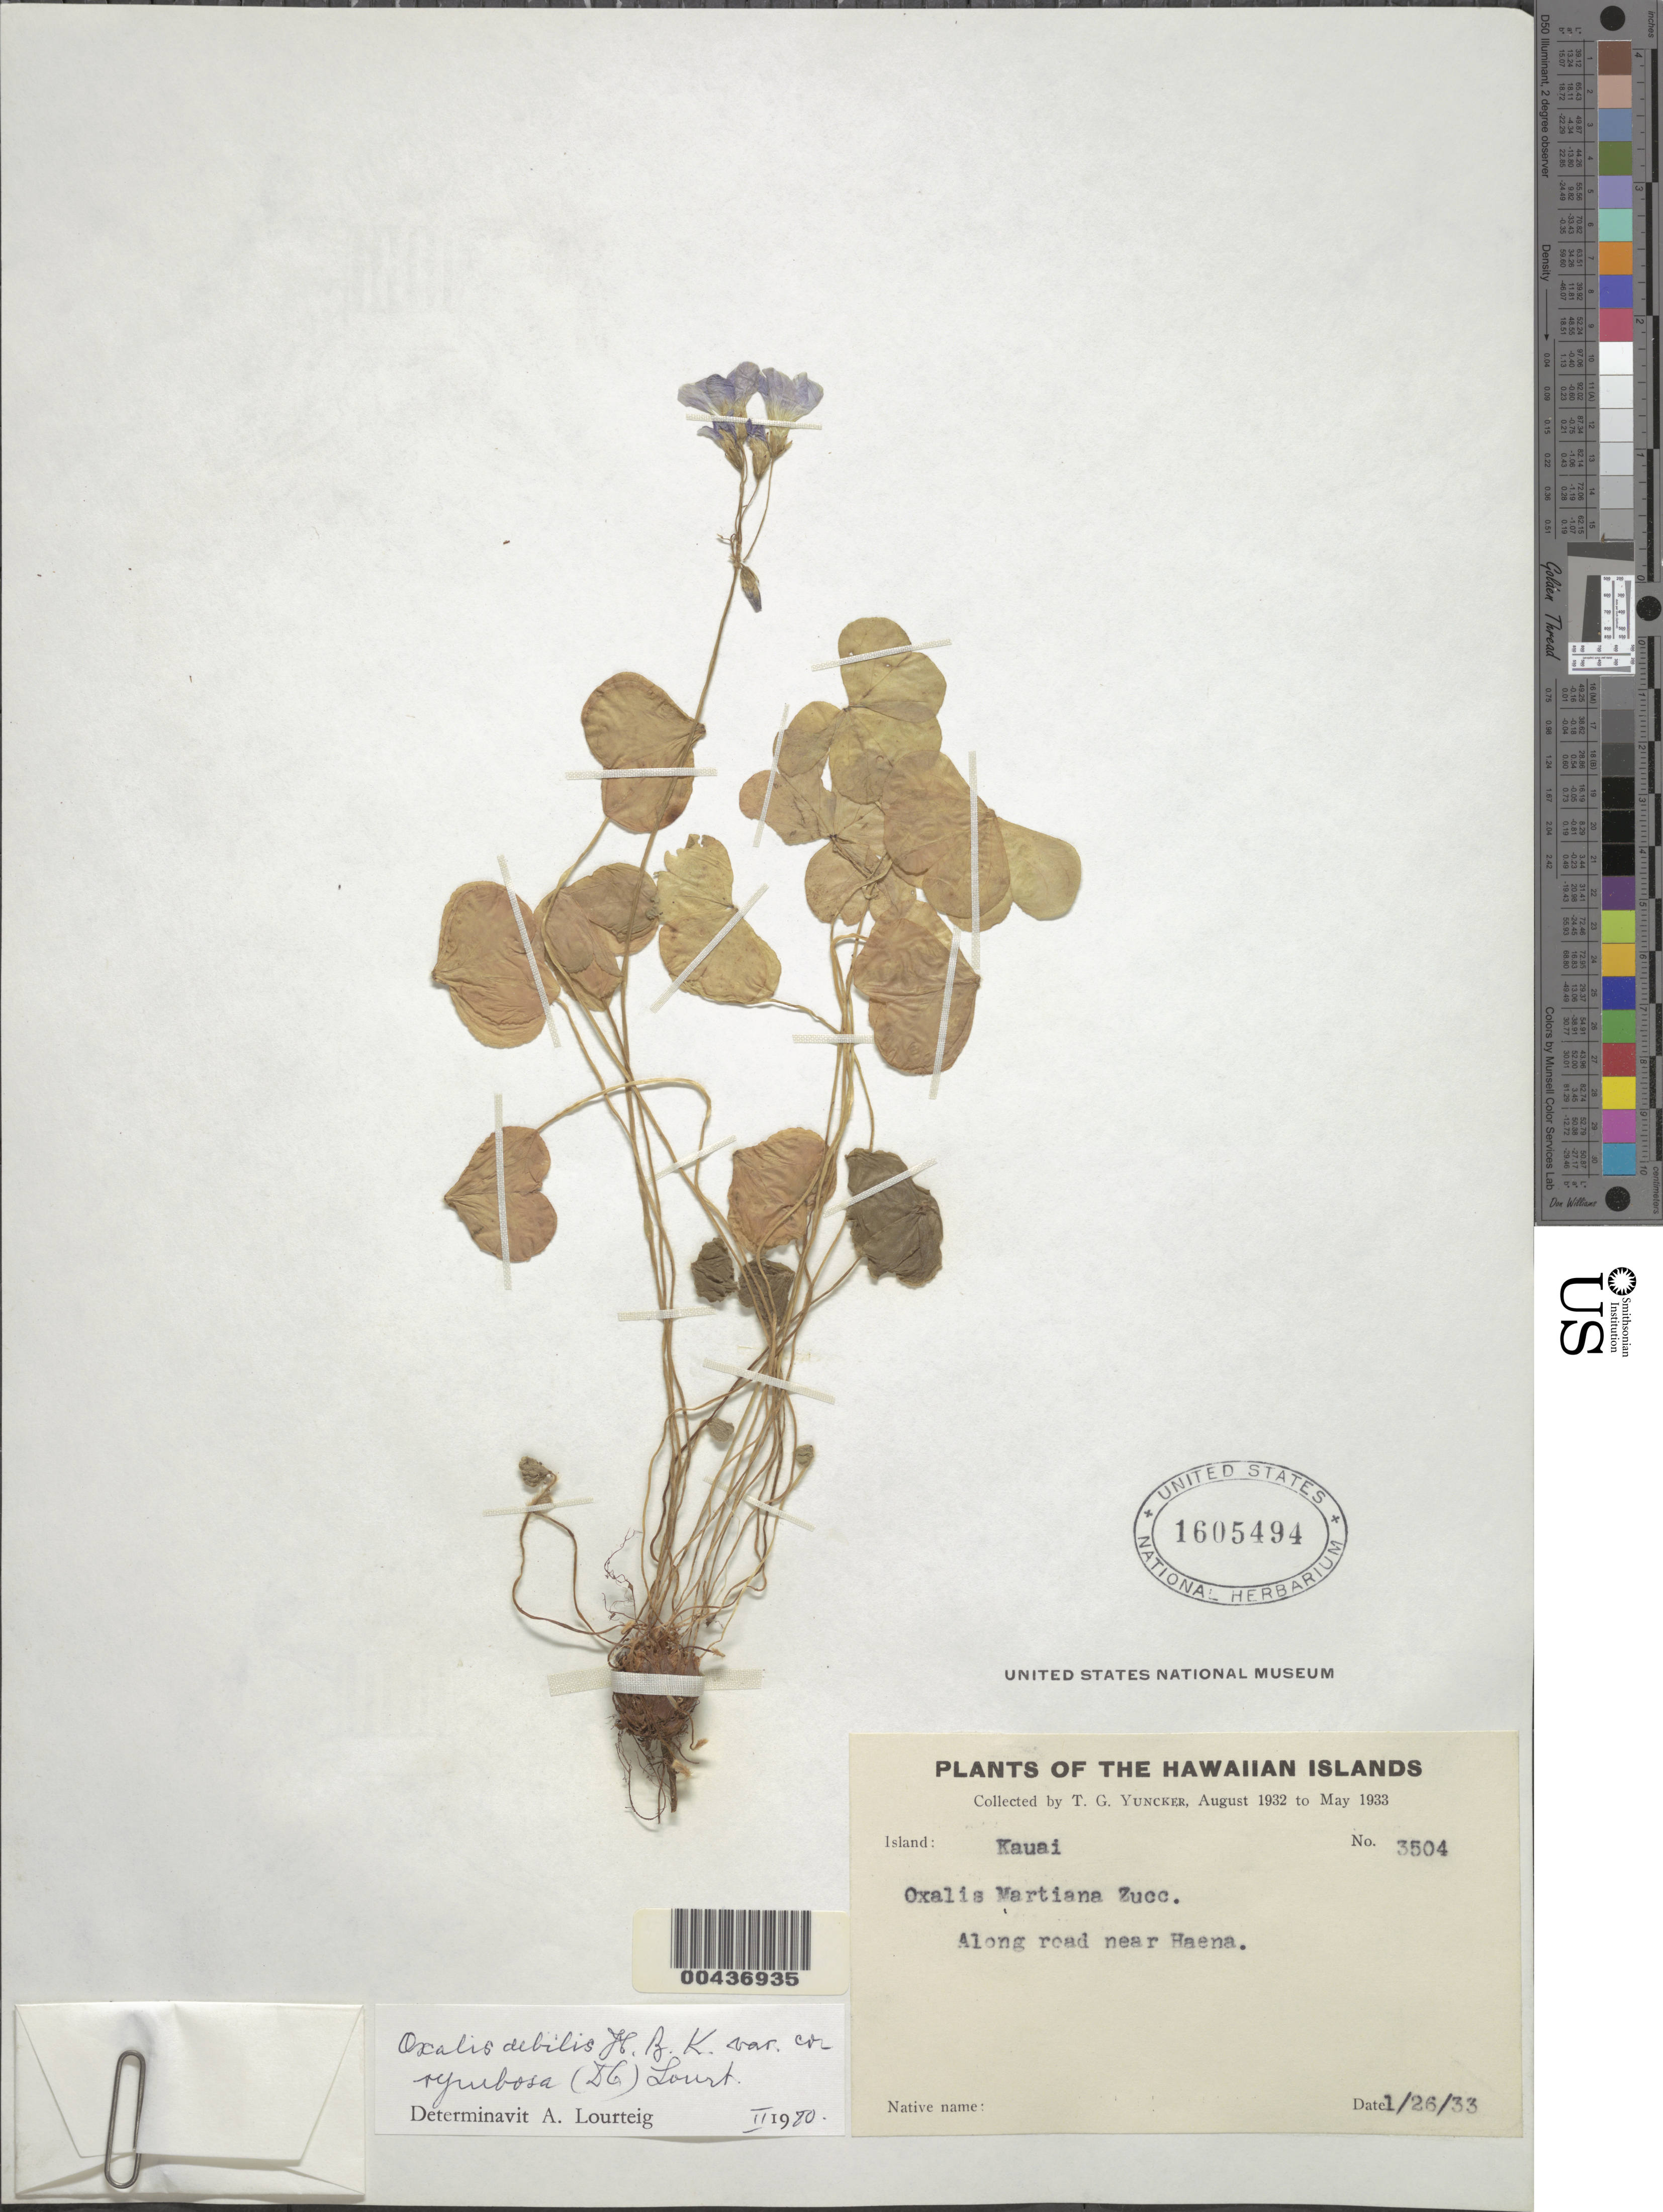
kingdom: Plantae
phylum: Tracheophyta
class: Magnoliopsida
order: Oxalidales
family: Oxalidaceae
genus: Oxalis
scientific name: Oxalis debilis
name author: Kunth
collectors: T. G. Yuncker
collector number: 3504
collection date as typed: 26 Jan 1933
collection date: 1933-01-26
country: United States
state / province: Hawaii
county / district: Kauai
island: Kaua'i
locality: Kauai: along road near Haena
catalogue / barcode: US 1605494